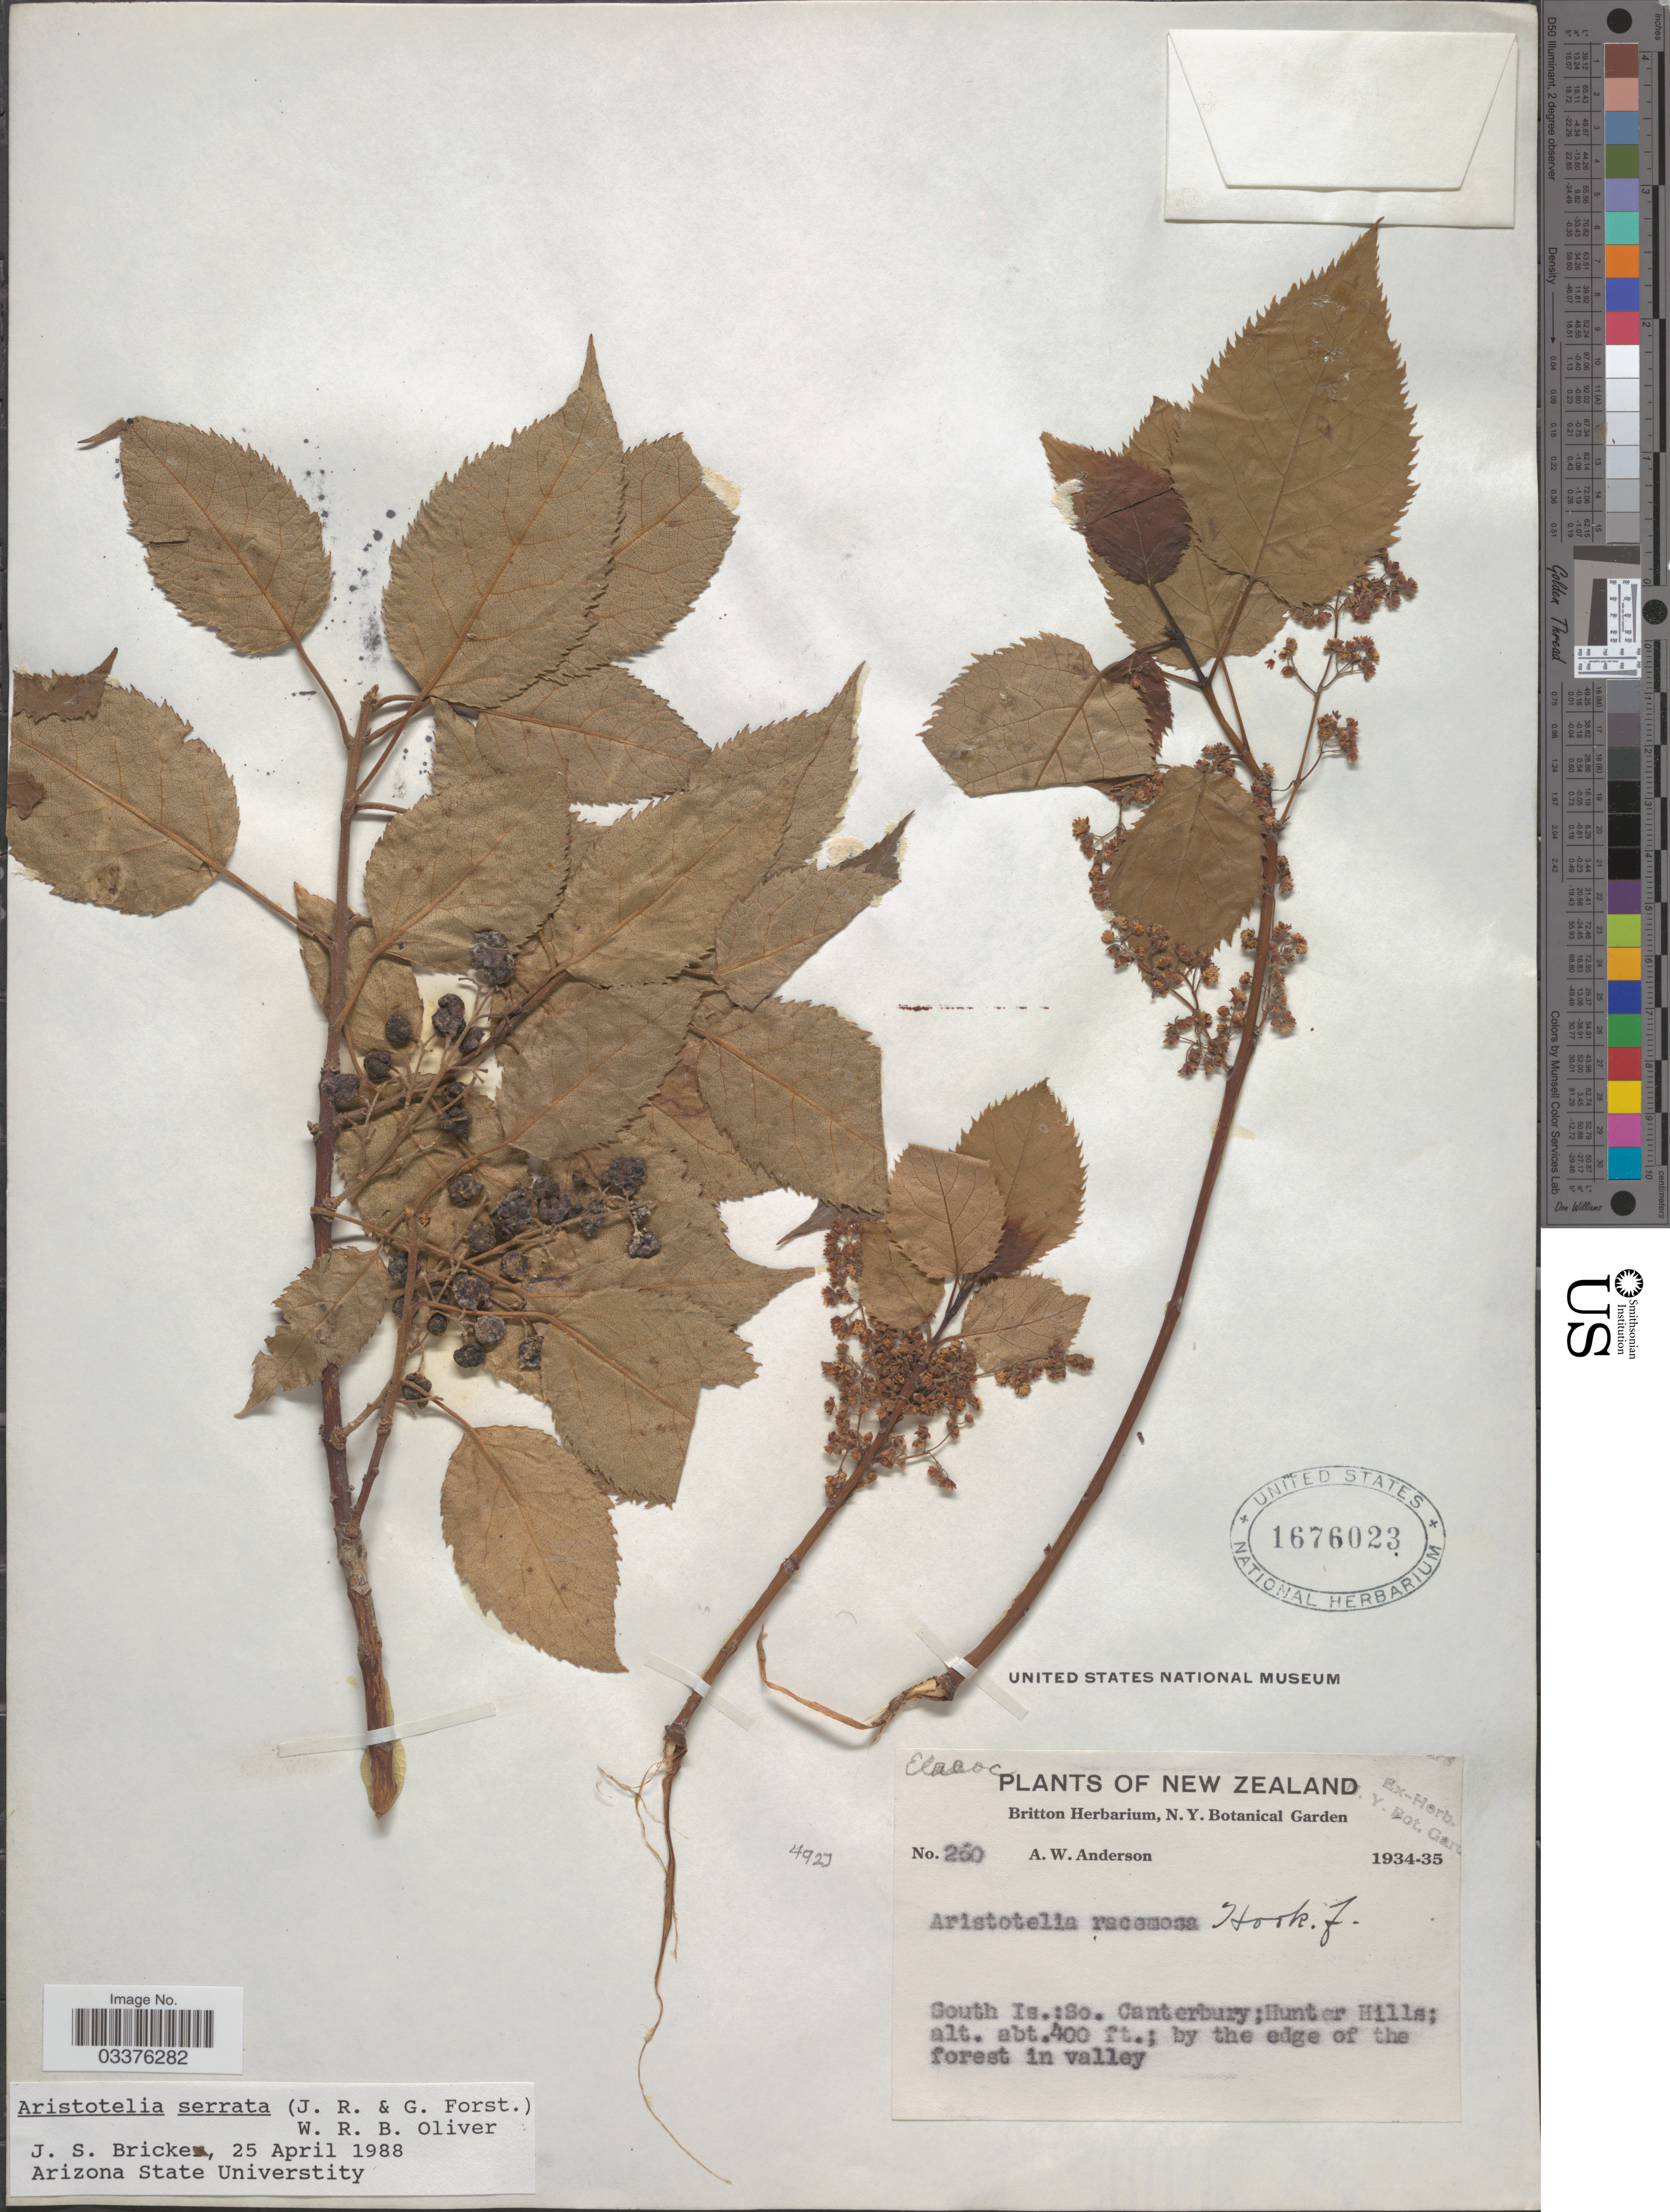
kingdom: Plantae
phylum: Tracheophyta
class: Magnoliopsida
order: Oxalidales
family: Elaeocarpaceae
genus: Aristotelia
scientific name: Aristotelia serrata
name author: Oliv.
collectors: A. W. Anderson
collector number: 260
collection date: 1934/1935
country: New Zealand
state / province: Canterbury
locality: South Is.: Hunter Hills; edge of the forest in valley.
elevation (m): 122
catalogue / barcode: US 1676023